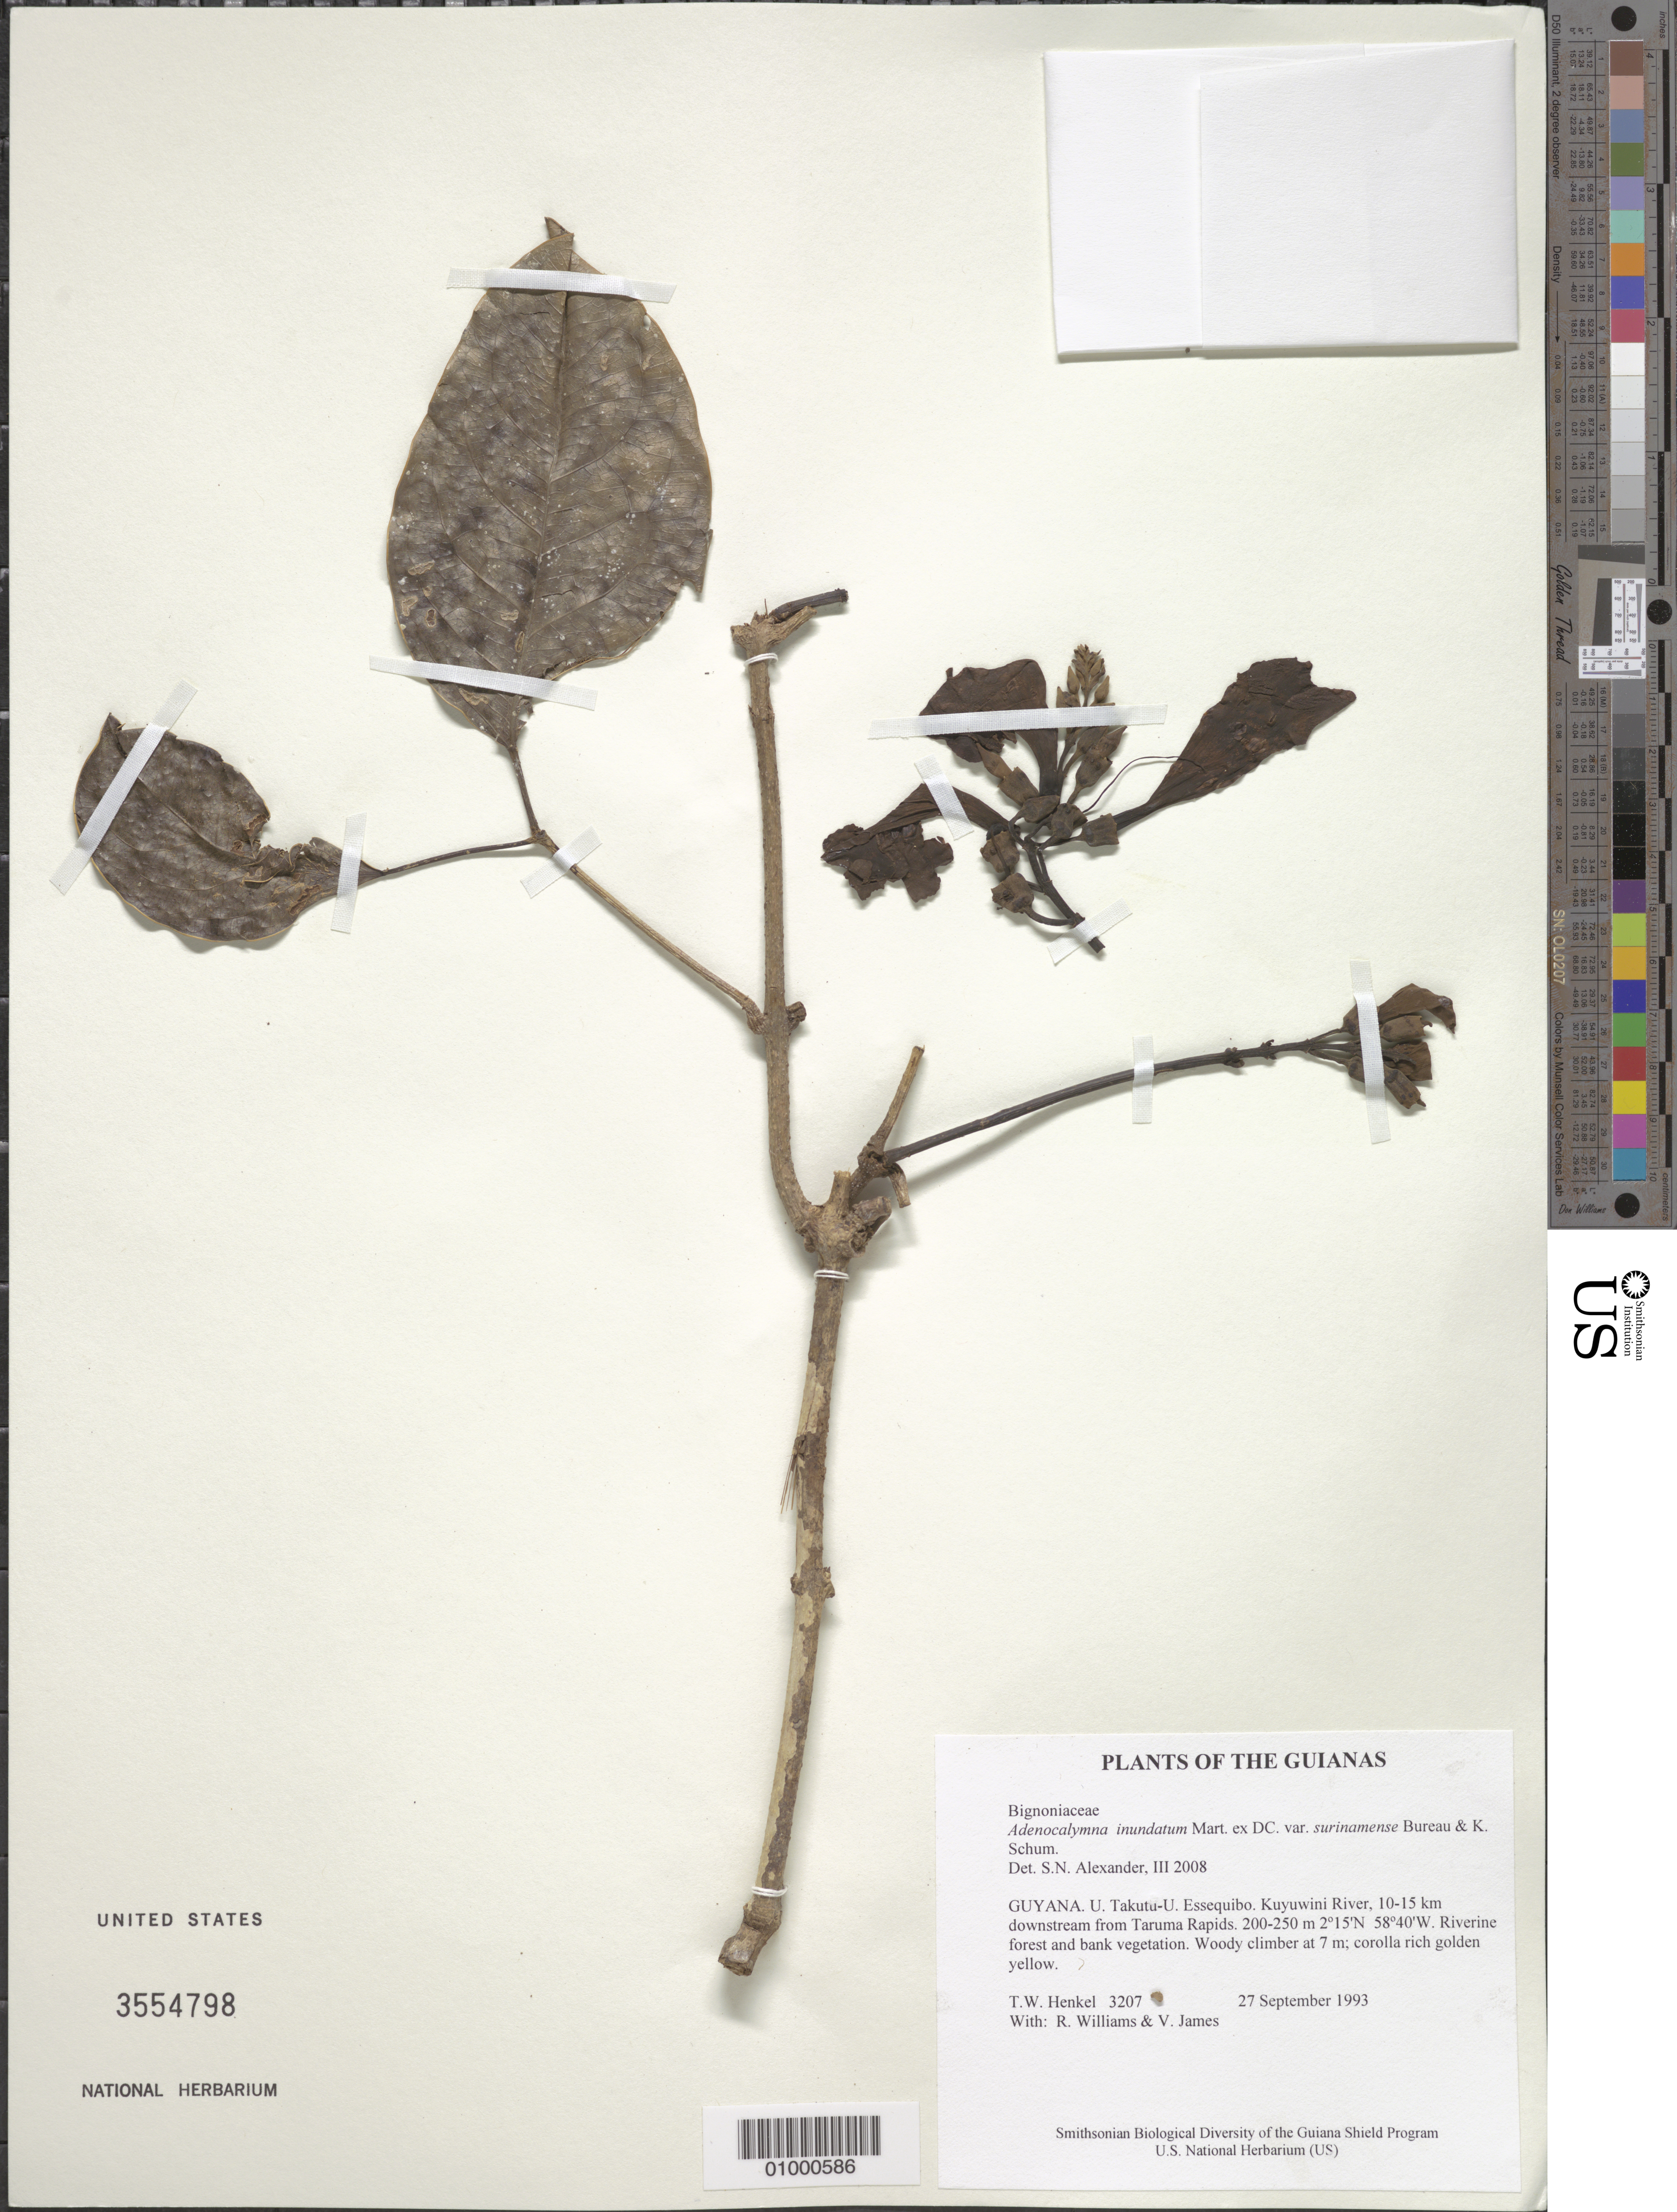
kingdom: Plantae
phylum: Tracheophyta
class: Magnoliopsida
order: Lamiales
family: Bignoniaceae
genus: Adenocalymma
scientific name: Adenocalymma inundatum var. surinamense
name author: Bureau & K. Schum.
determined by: Alexander, S. N.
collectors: T. Henkel, R. Williams & V. James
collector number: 3207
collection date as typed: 27 September 1993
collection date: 1993-09-27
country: Guyana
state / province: U. Takutu-U. Essequibo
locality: Kuyuwini River, 10-15 km downstream from Taruma Rapids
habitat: Riverine forest and bank vegetation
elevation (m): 200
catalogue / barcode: US 3554798